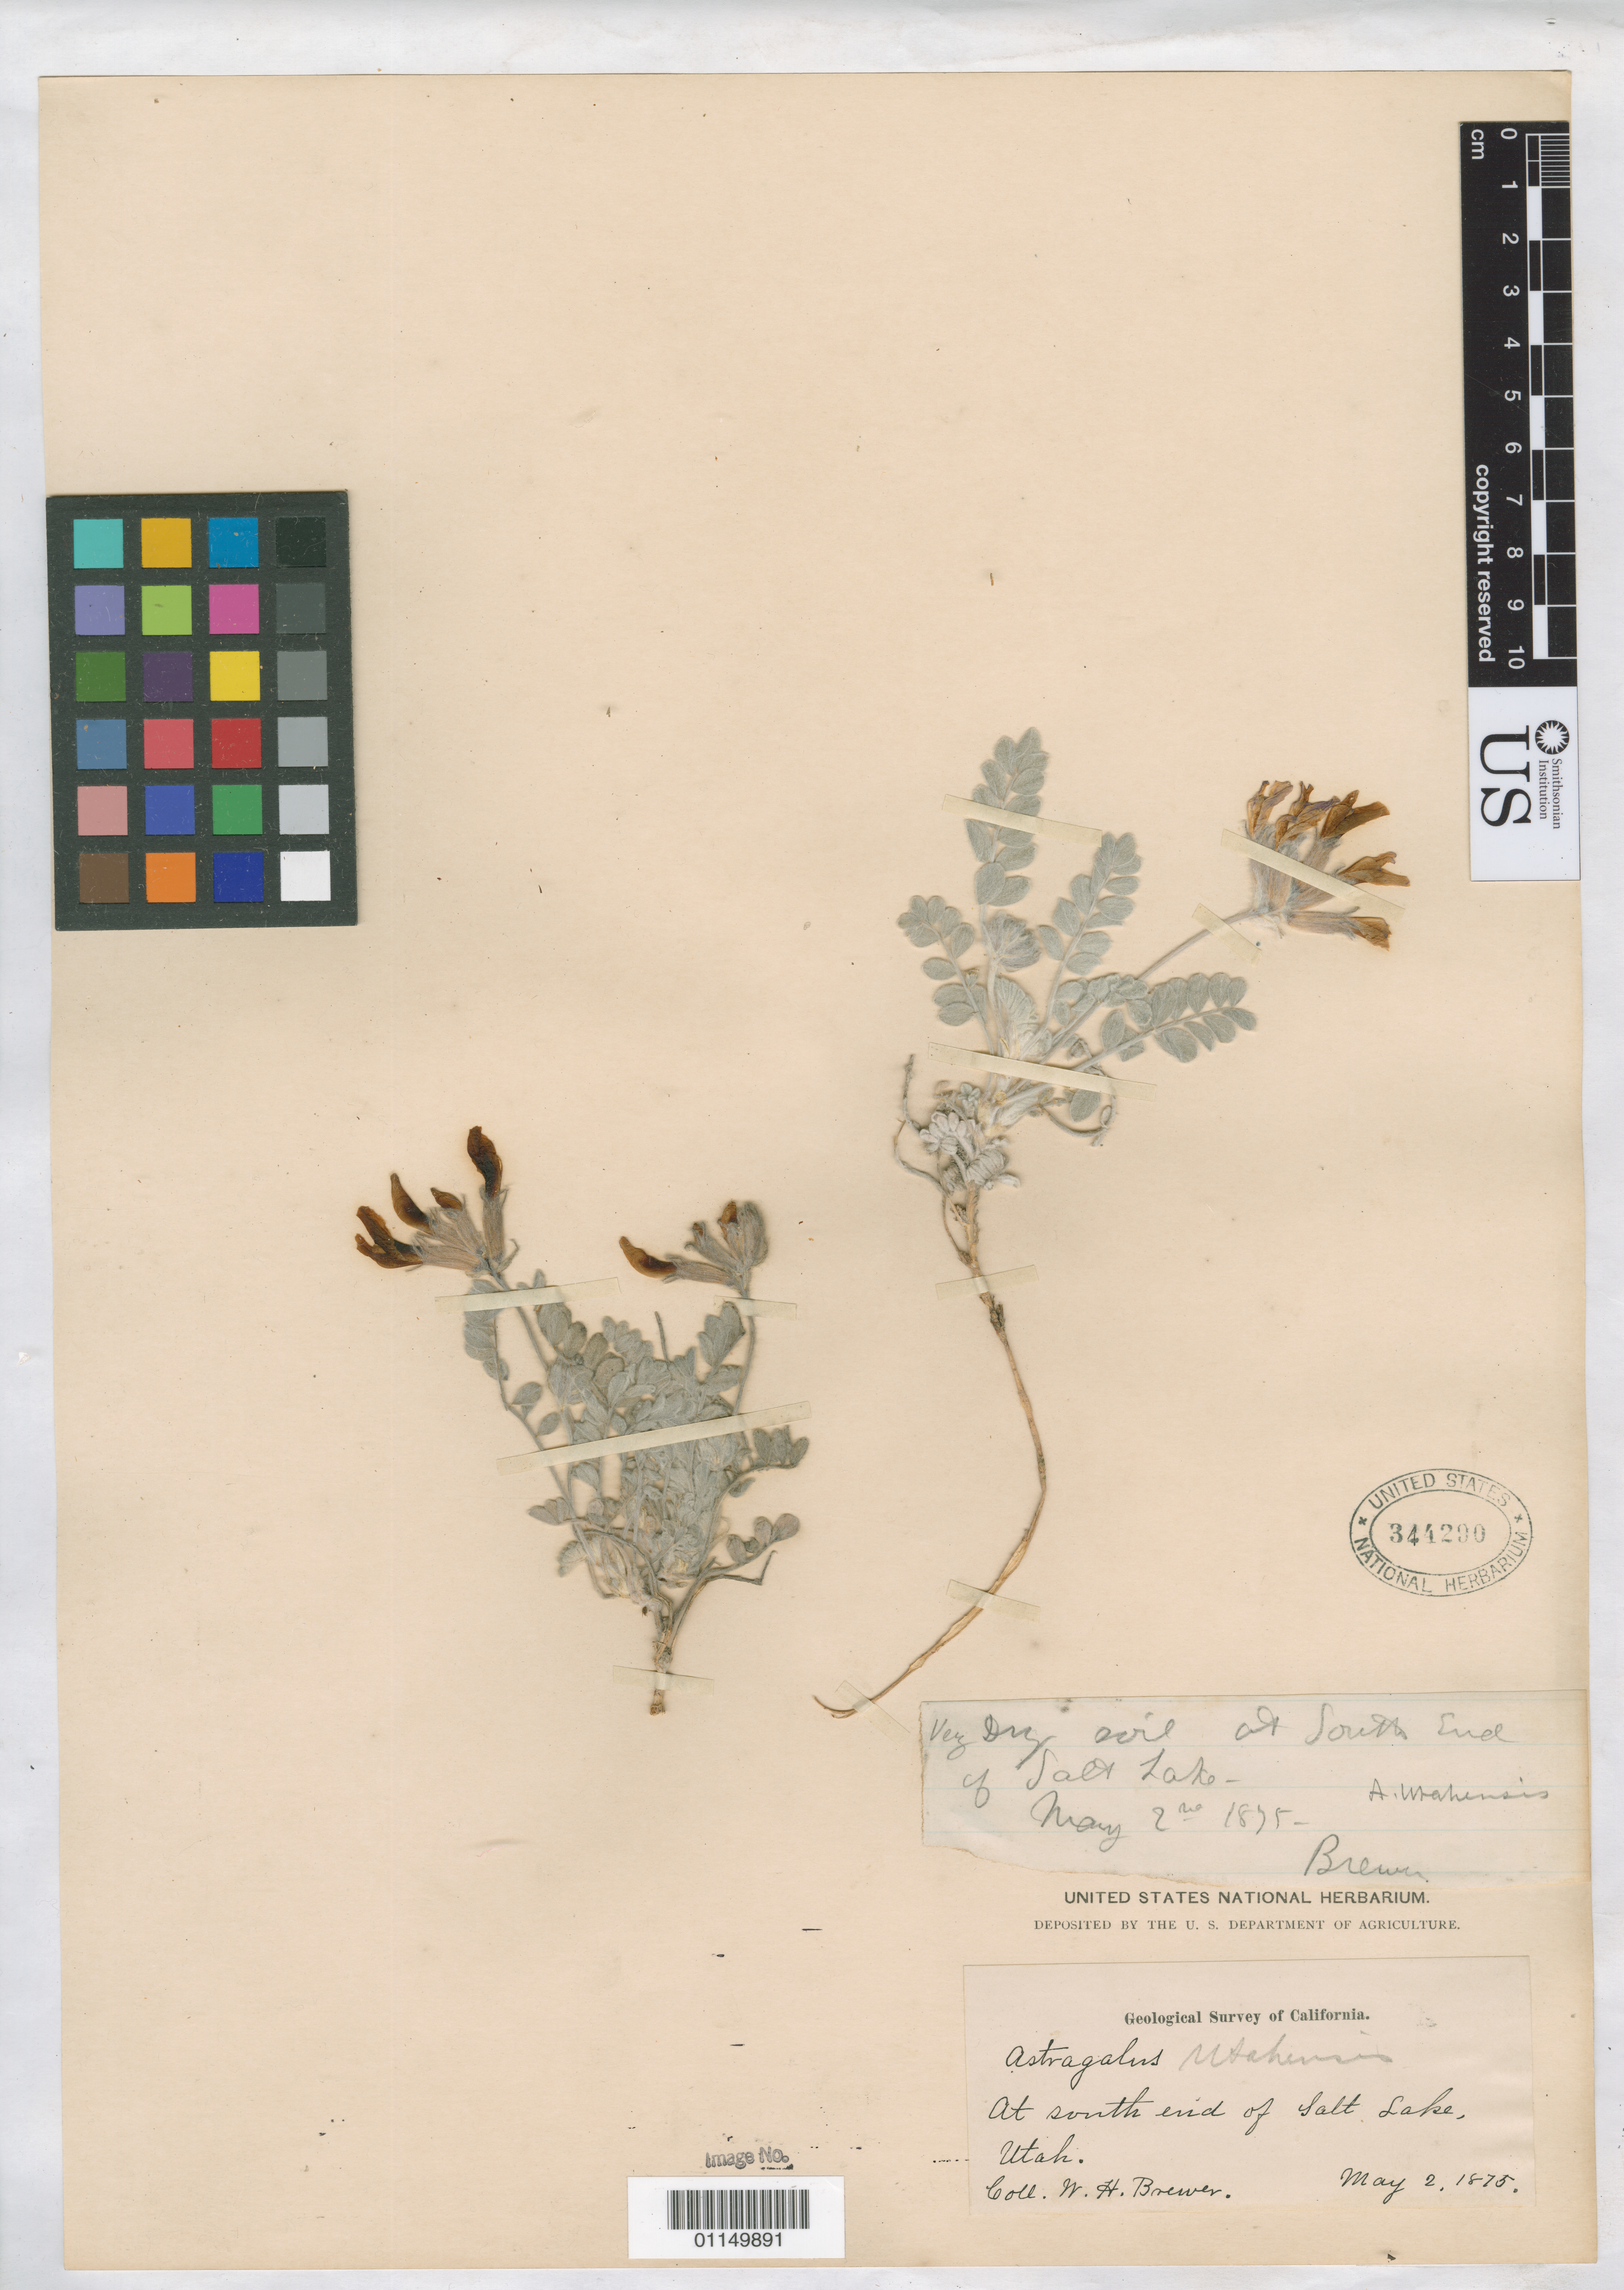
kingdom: Plantae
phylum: Tracheophyta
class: Magnoliopsida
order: Fabales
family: Fabaceae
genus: Astragalus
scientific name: Astragalus utahensis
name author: (Torr.) Torr. & A. Gray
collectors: W. H. Brewer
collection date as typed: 02 May 1875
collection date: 1875-05-02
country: United States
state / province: Utah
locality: At south end of Salt Lake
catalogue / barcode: US 344290